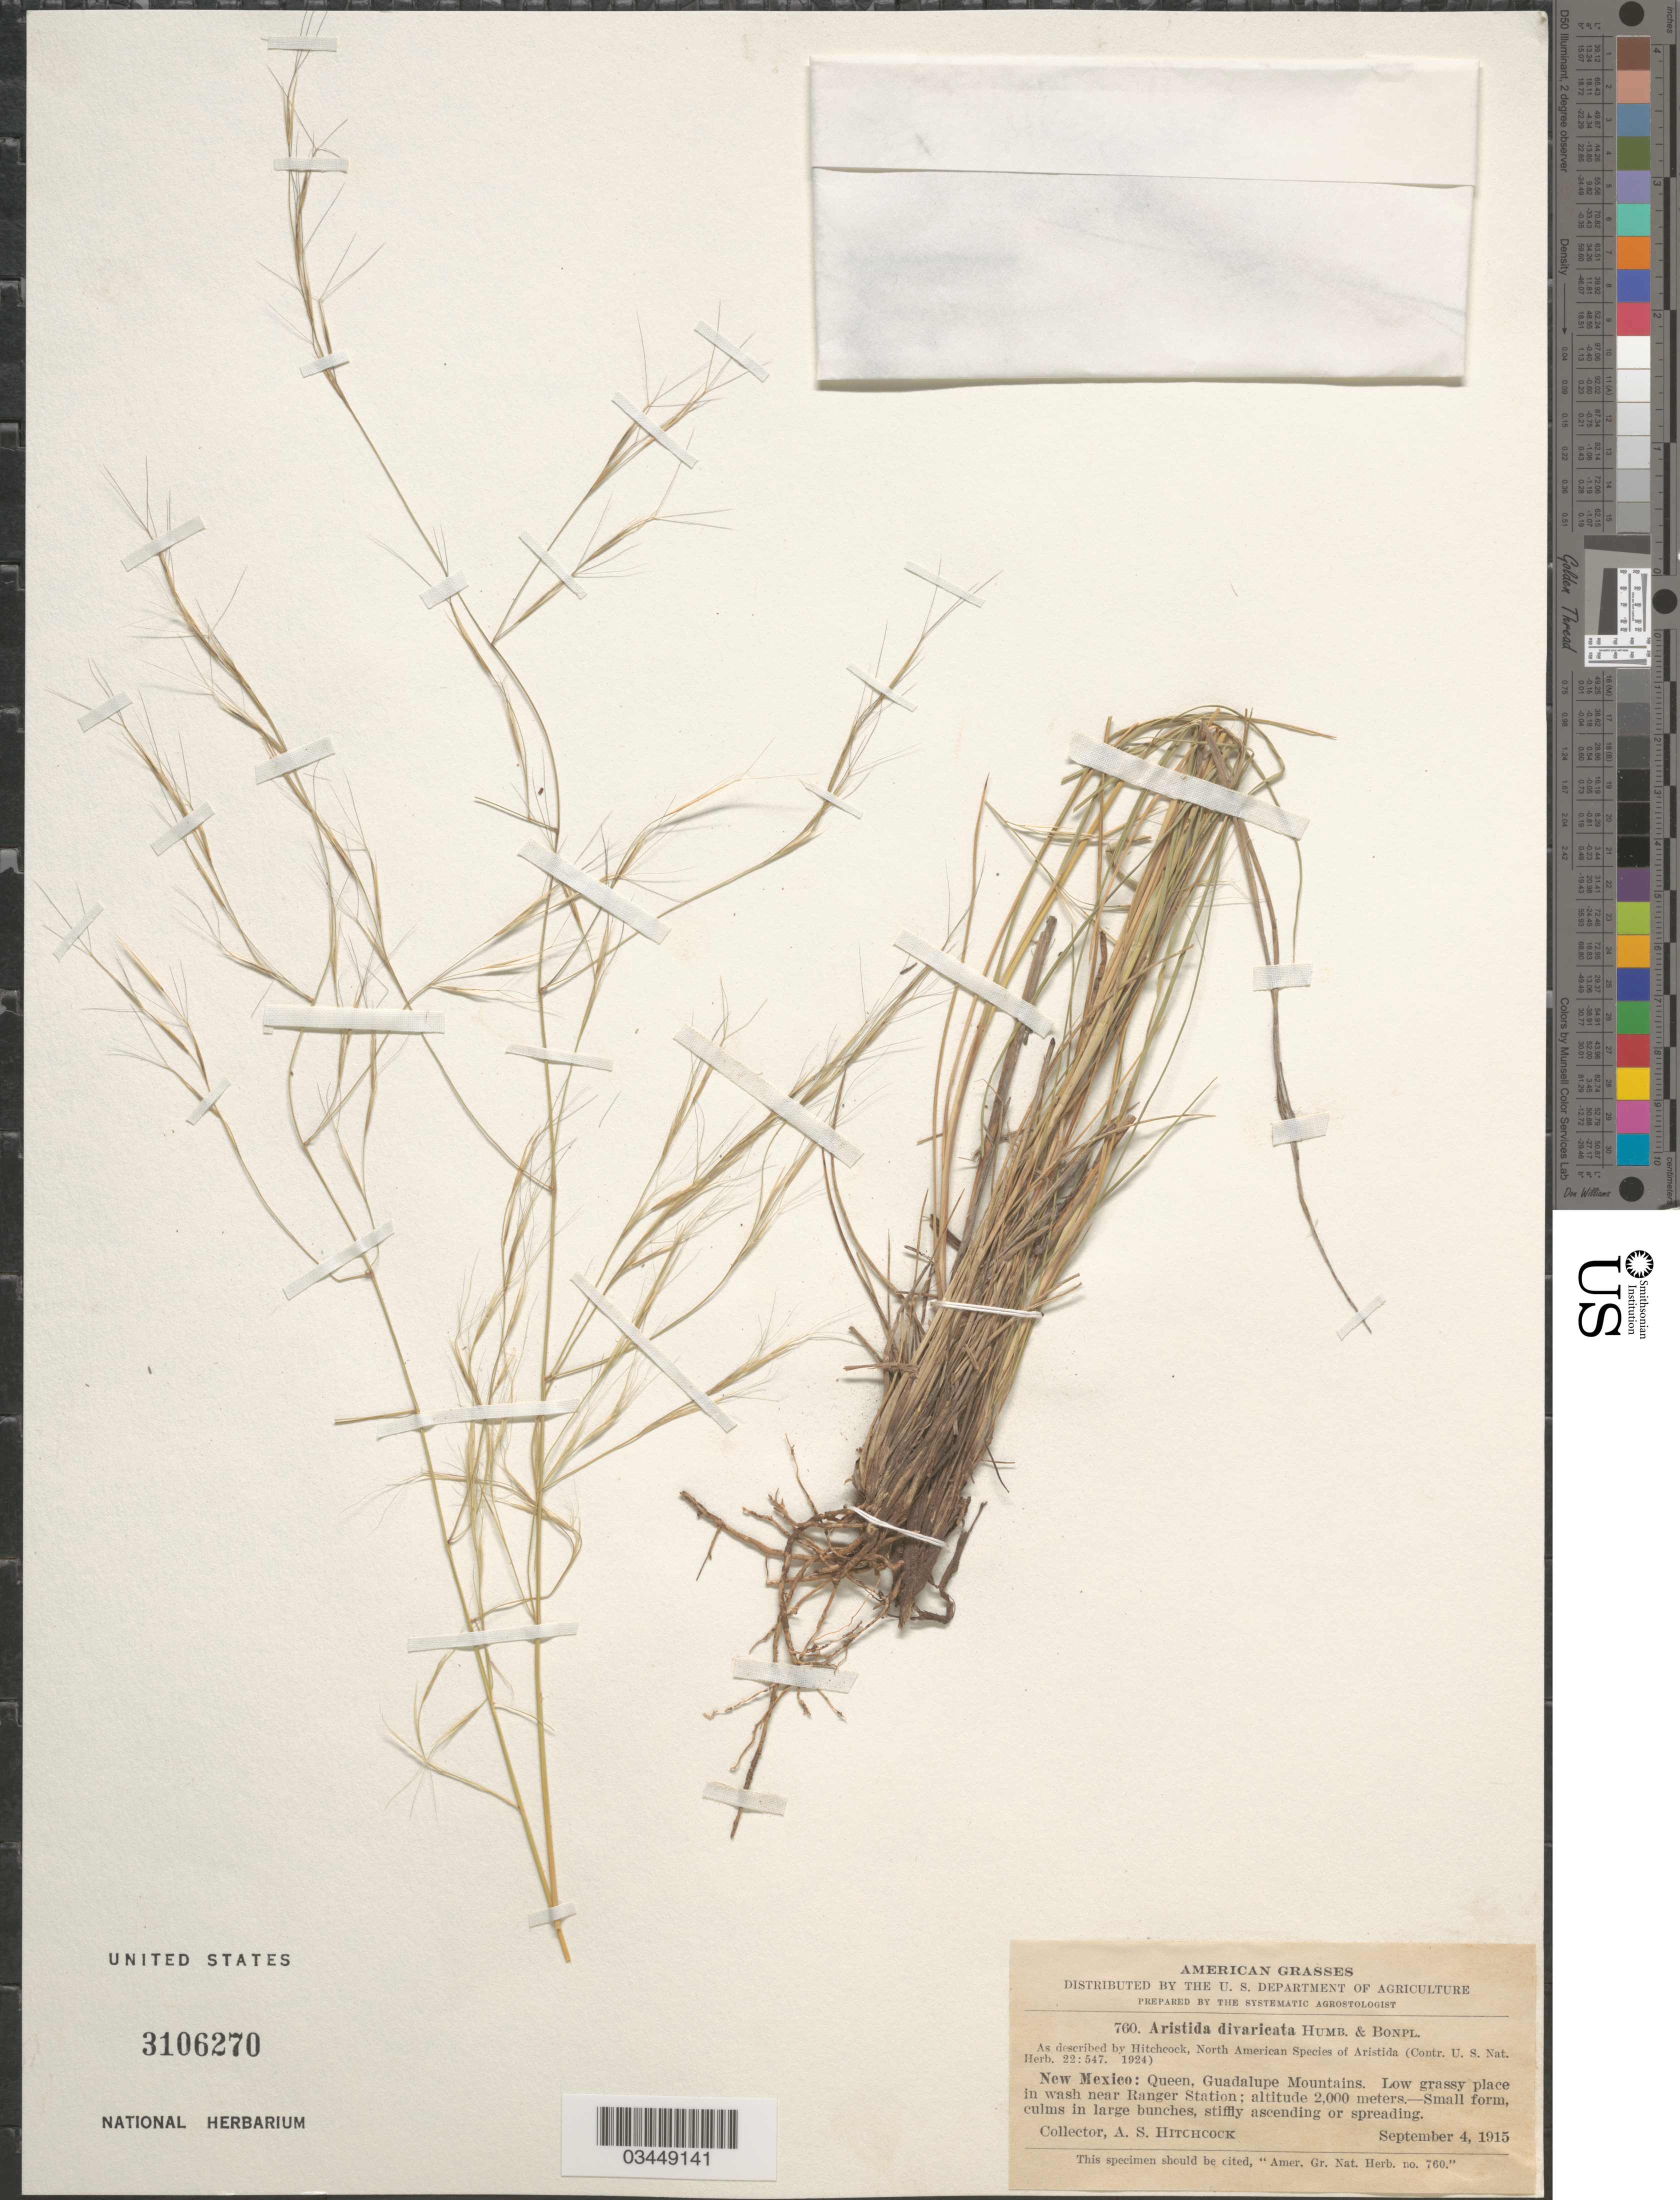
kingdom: Plantae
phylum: Tracheophyta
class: Liliopsida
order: Poales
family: Poaceae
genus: Aristida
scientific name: Aristida divaricata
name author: Humb. & Bonpl. ex Willd.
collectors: A. S. Hitchcock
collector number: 760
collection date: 1915-09-04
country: United States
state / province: New Mexico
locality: Queen, Guadalupe Mountains. Low grassy place in wash near Ranger Station.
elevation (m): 2000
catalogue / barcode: US 3106270